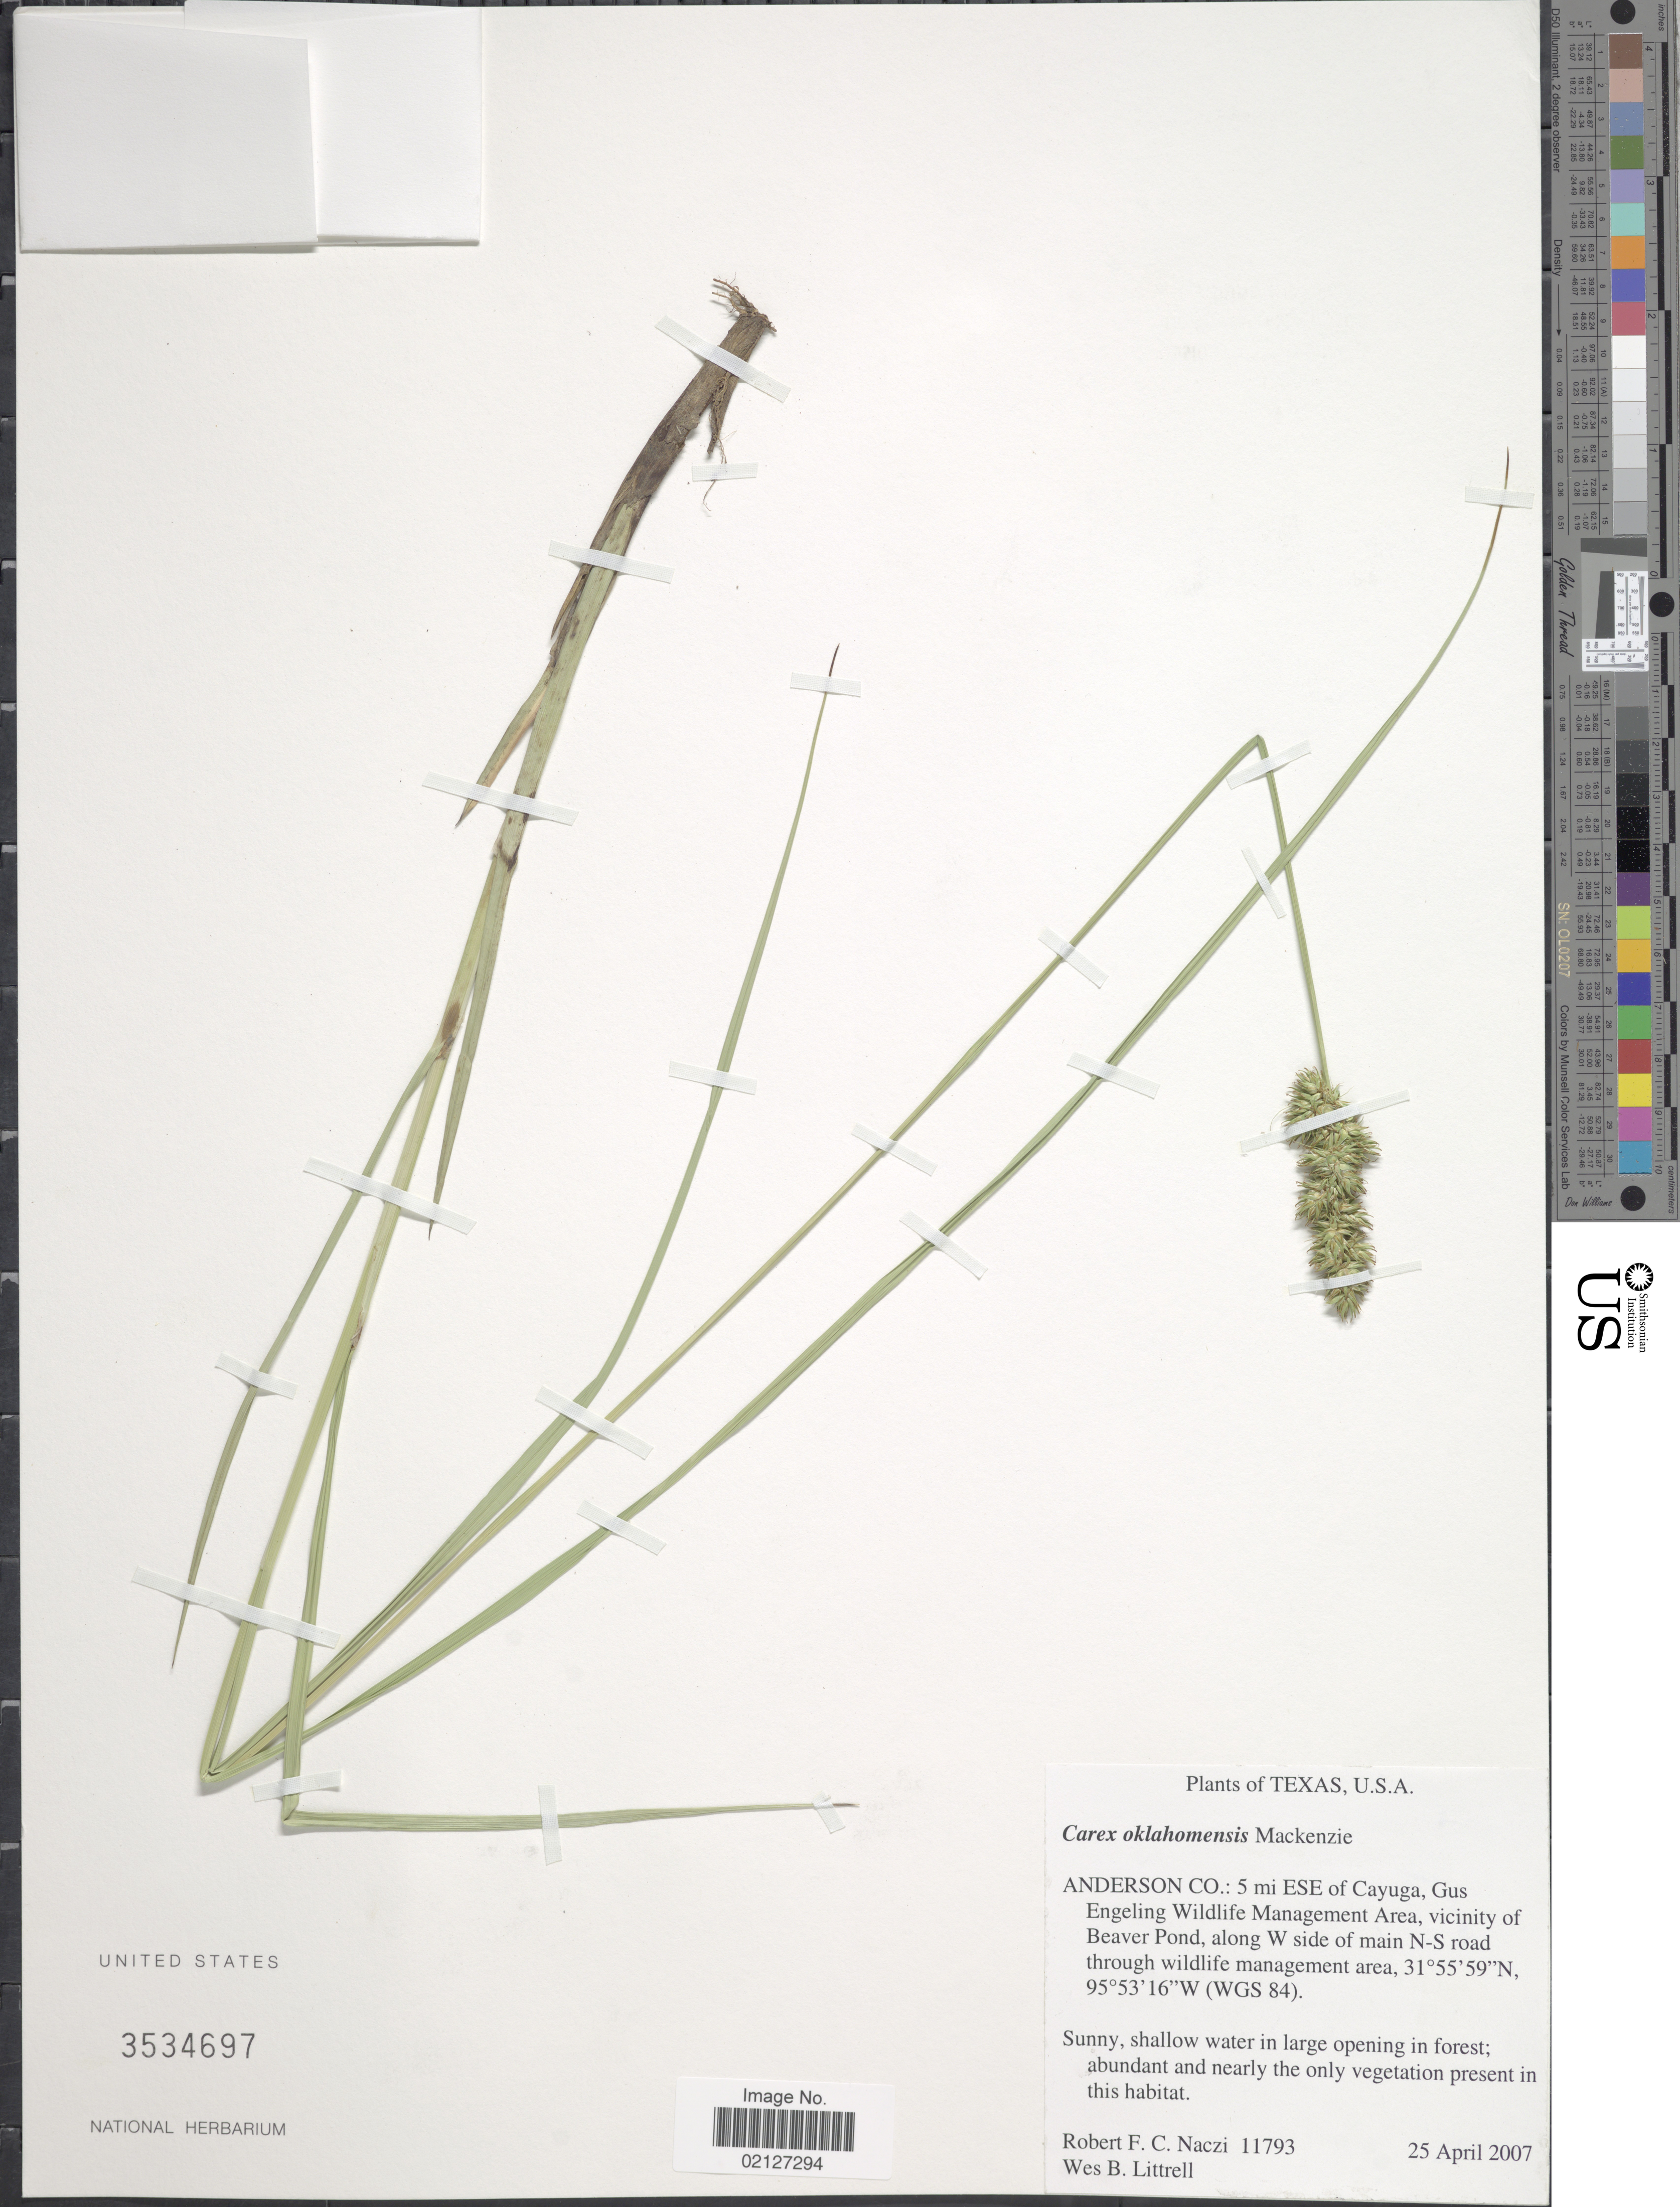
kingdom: Plantae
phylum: Tracheophyta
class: Liliopsida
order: Poales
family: Cyperaceae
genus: Carex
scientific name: Carex oklahomensis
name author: Mack.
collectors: R. F. C. Naczi & W. Littrell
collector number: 11793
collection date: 2007-04-25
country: United States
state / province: Texas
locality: Anderson Co.: 5 mi ESE of Cayuga, Gus Engeling Wildlife Management Area, vicinity of Beaver Pond, along W side of amin N-S road through wildlife management area, sunny, shallow water in large opening in forest, (WGS 84)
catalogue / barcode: US 3534697